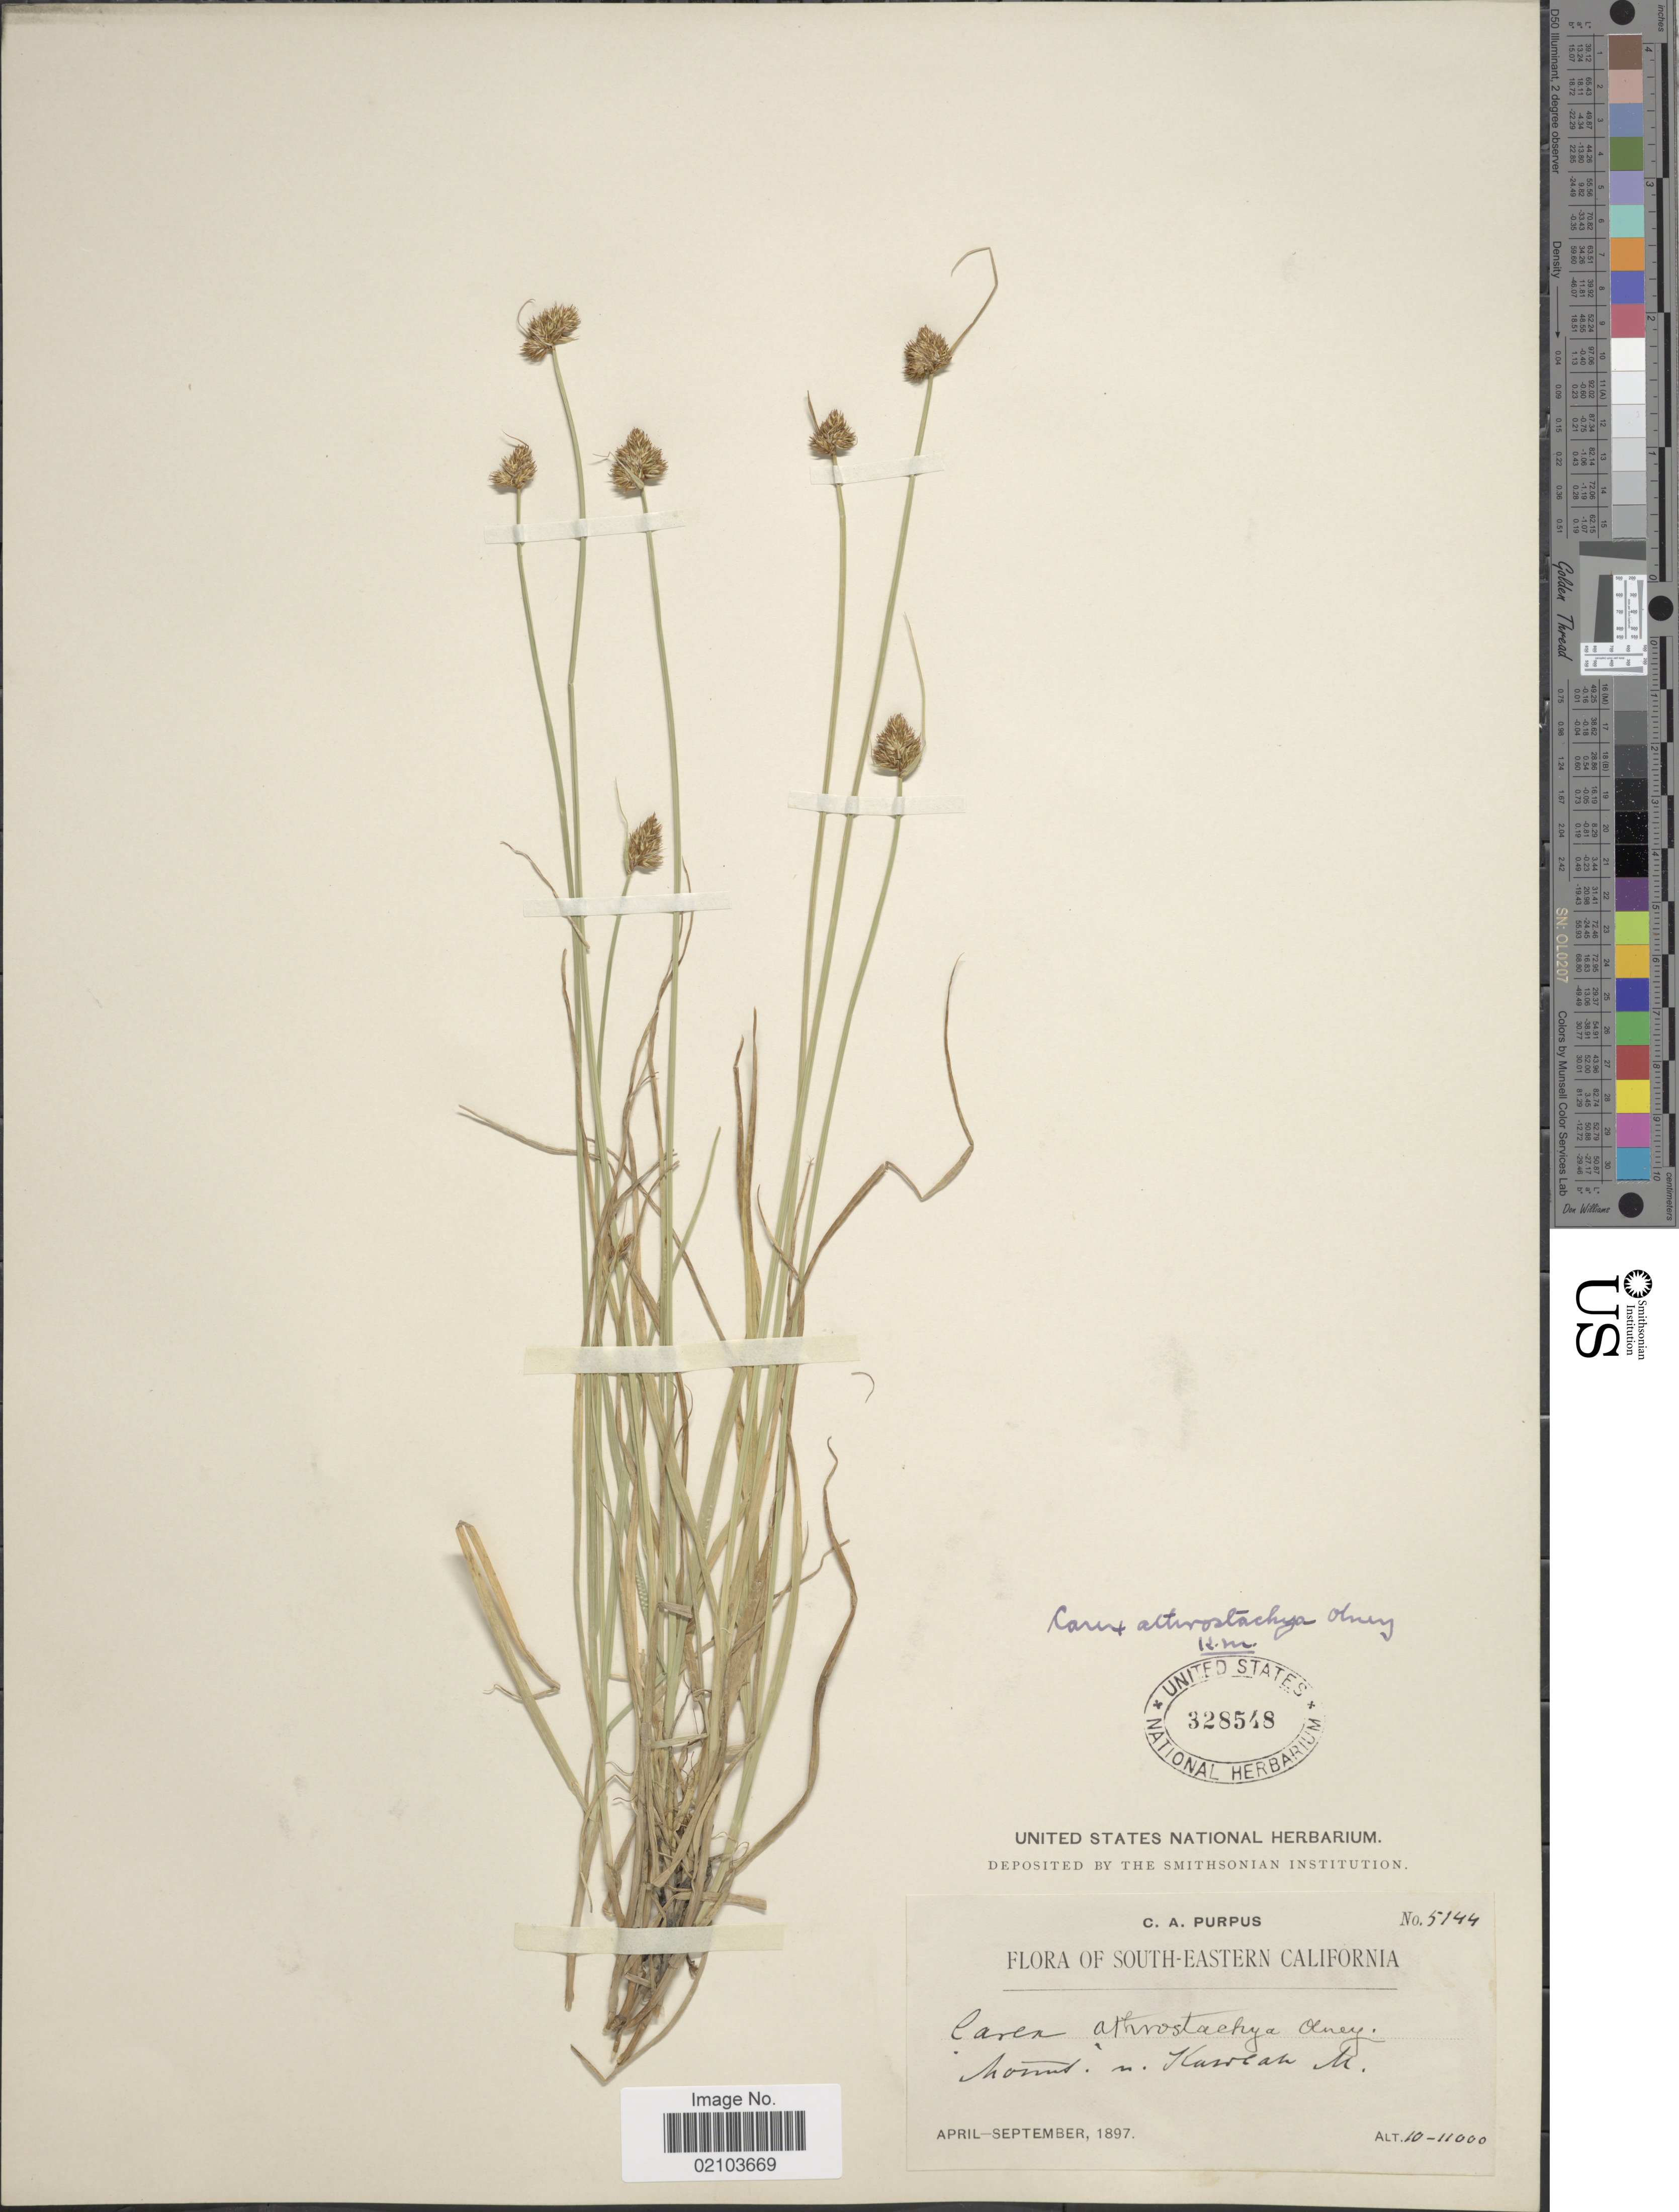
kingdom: Plantae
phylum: Tracheophyta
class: Liliopsida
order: Poales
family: Cyperaceae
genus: Carex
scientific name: Carex athrostachya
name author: Olney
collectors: C. A. Purpus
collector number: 5144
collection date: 1897-04/1897-09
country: United States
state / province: California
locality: Southeastern California.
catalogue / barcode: US 328548